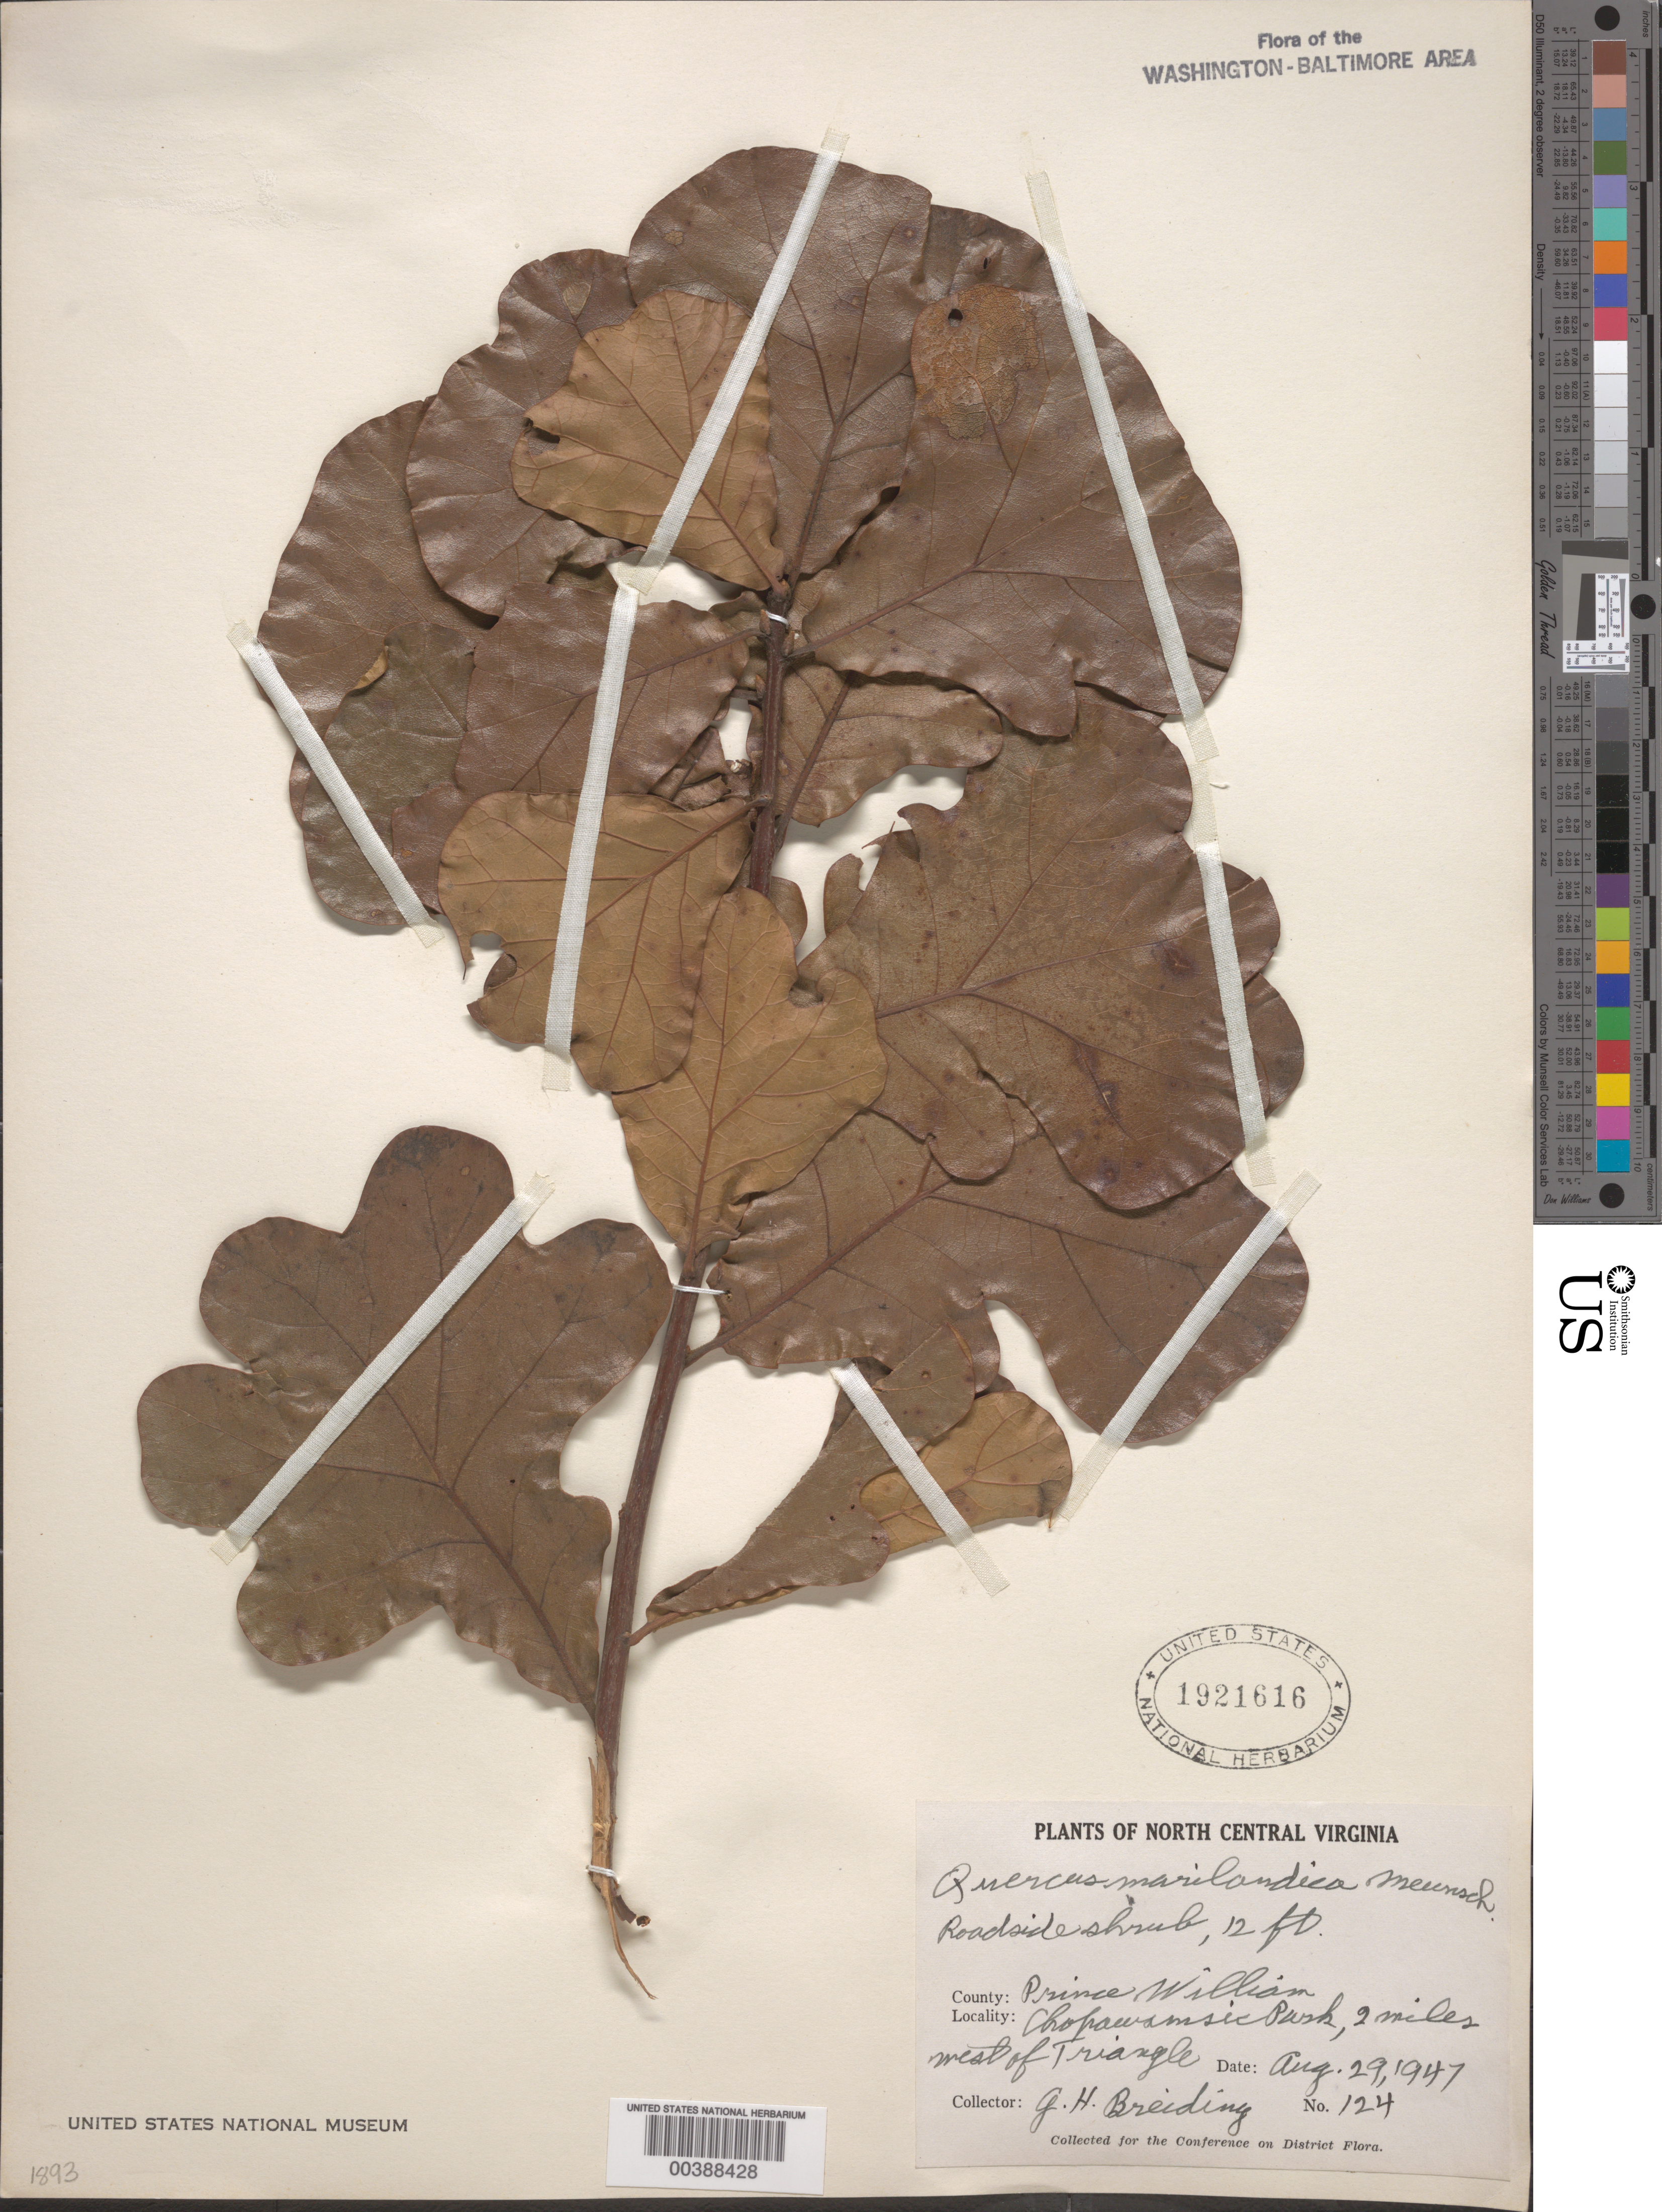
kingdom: Plantae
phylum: Tracheophyta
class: Magnoliopsida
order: Fagales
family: Fagaceae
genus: Quercus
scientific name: Quercus marilandica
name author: (L.) Münchh.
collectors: G. Breiding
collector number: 124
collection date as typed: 29 Aug 1947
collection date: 1947-08-29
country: United States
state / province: Virginia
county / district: Prince William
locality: Chopawamsic Park, W of Triangle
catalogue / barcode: US 1921616